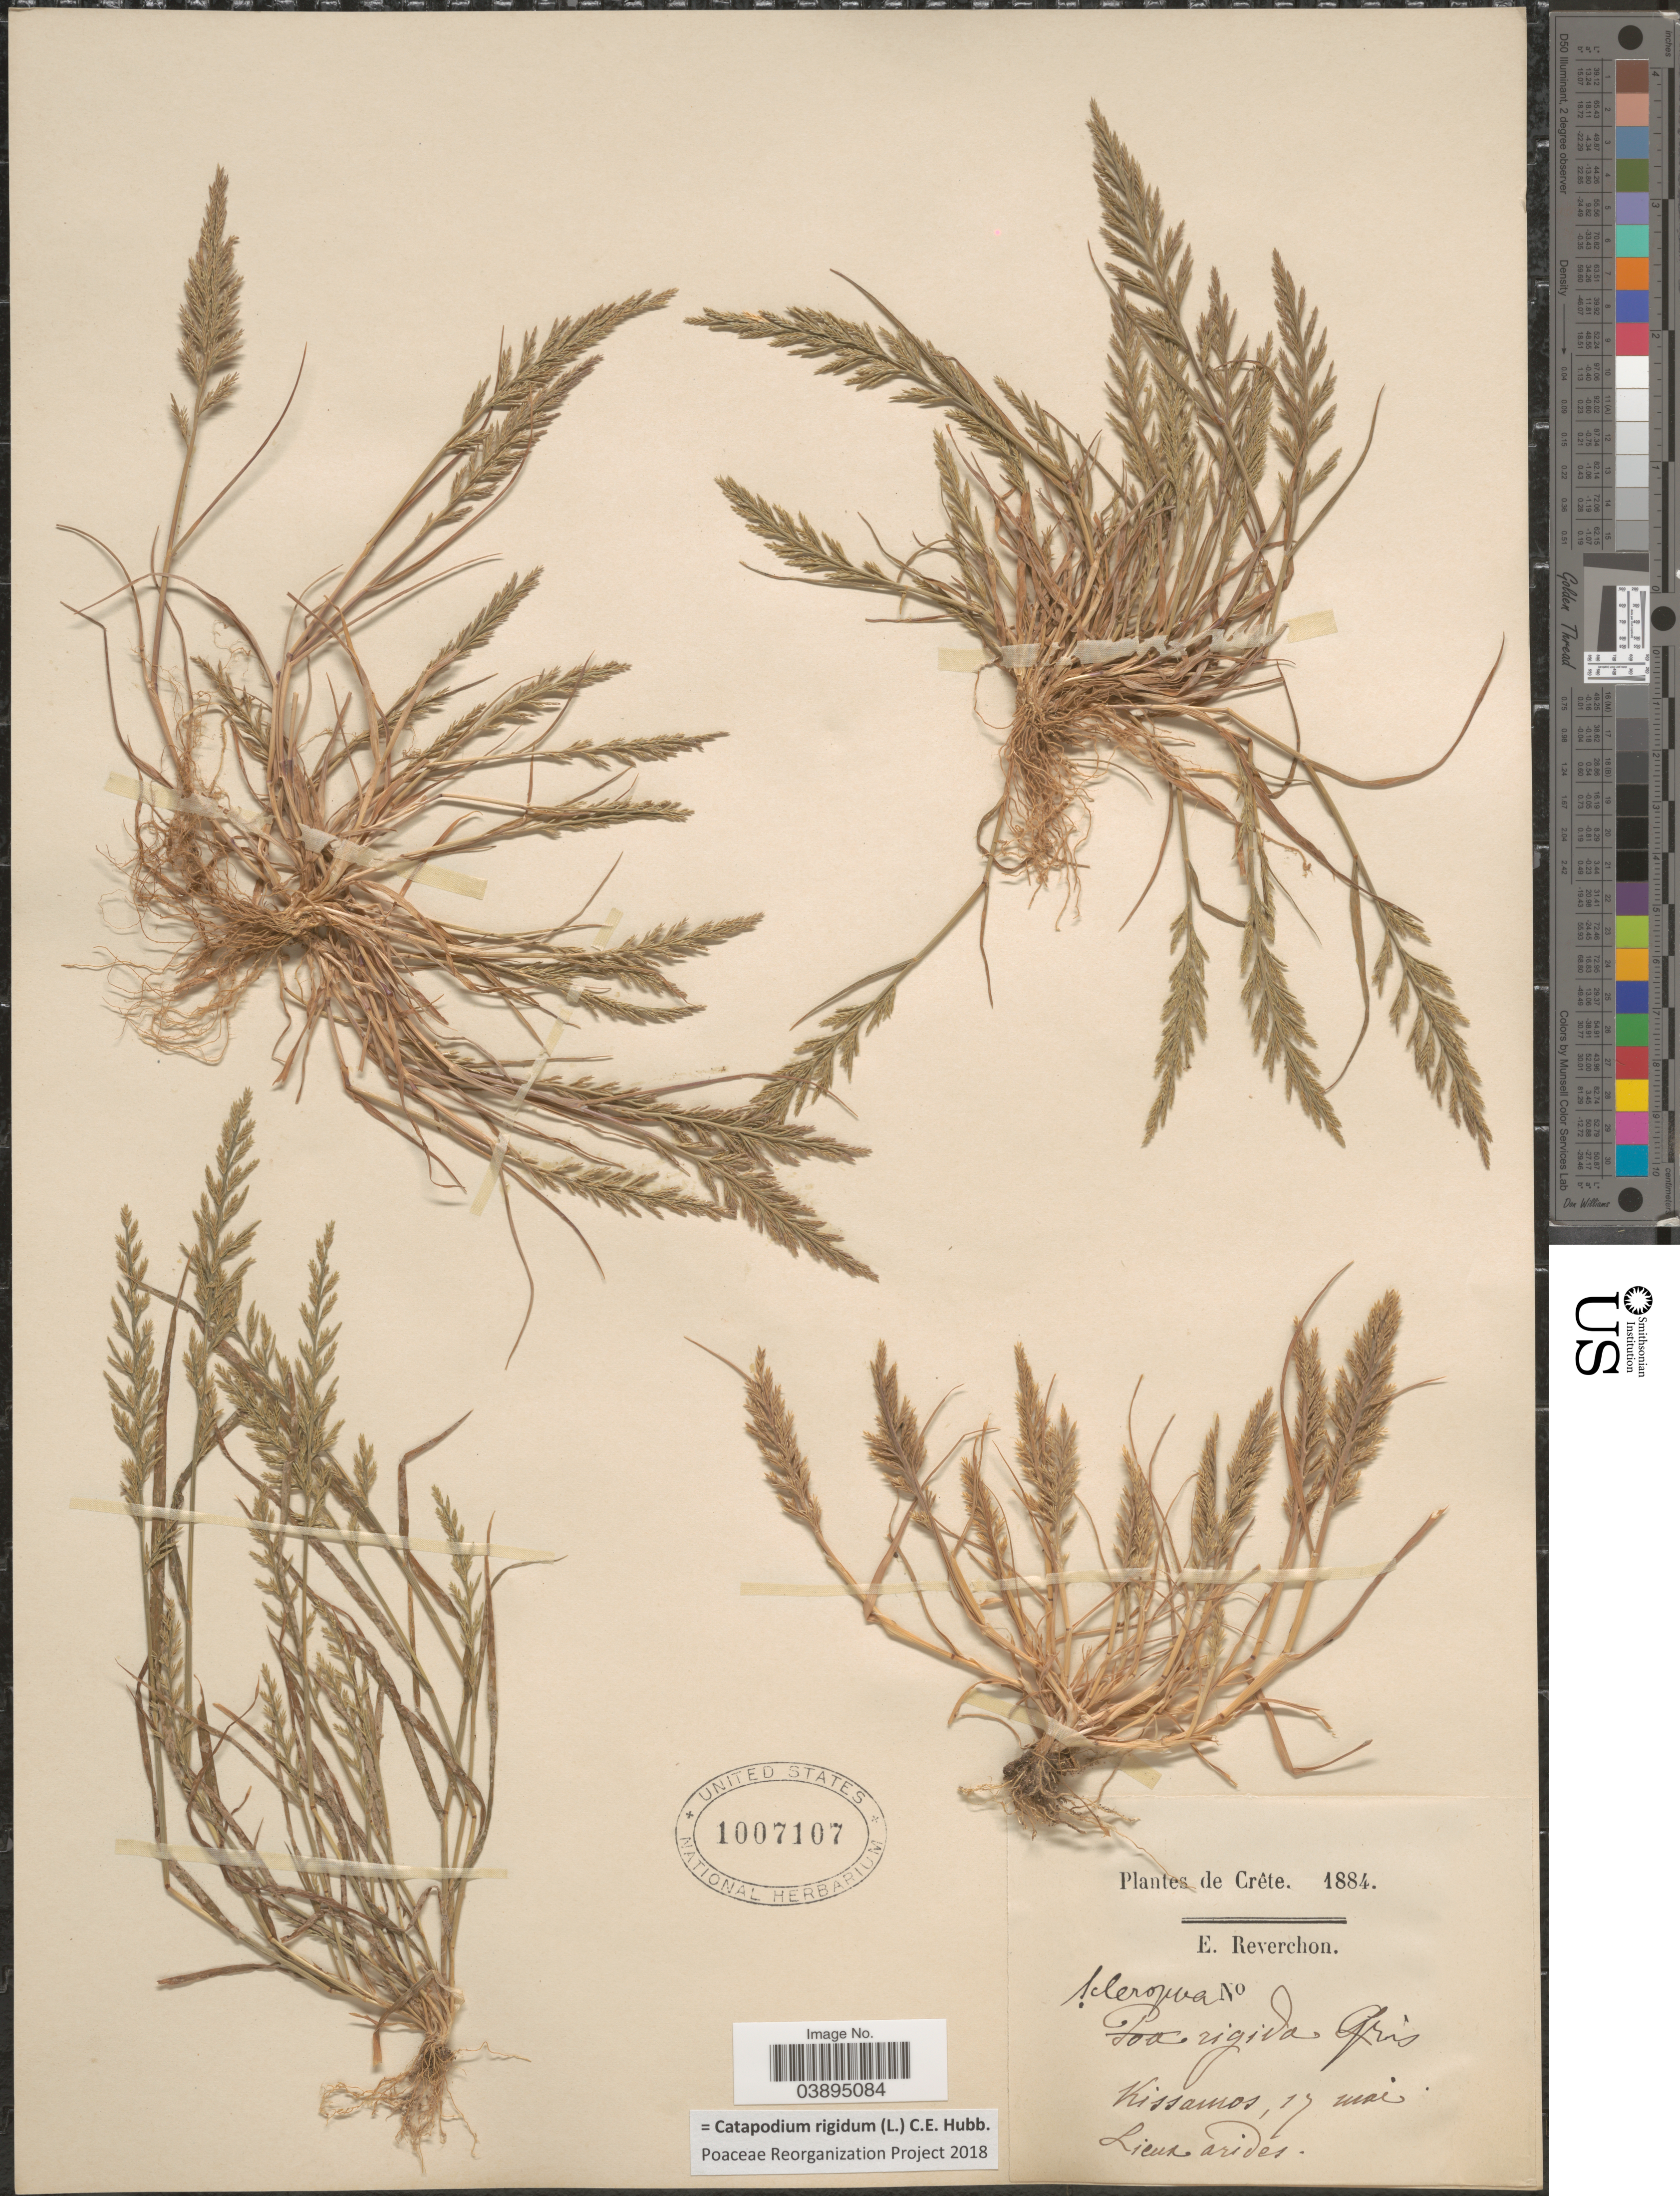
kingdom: Plantae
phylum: Tracheophyta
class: Liliopsida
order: Poales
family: Poaceae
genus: Catapodium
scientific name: Catapodium rigidum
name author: (L.) C.E. Hubb.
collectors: E. Reverchon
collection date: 1884-05-17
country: Greece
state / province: Crete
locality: Kissamos. Lieux arides.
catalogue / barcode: US 1007107